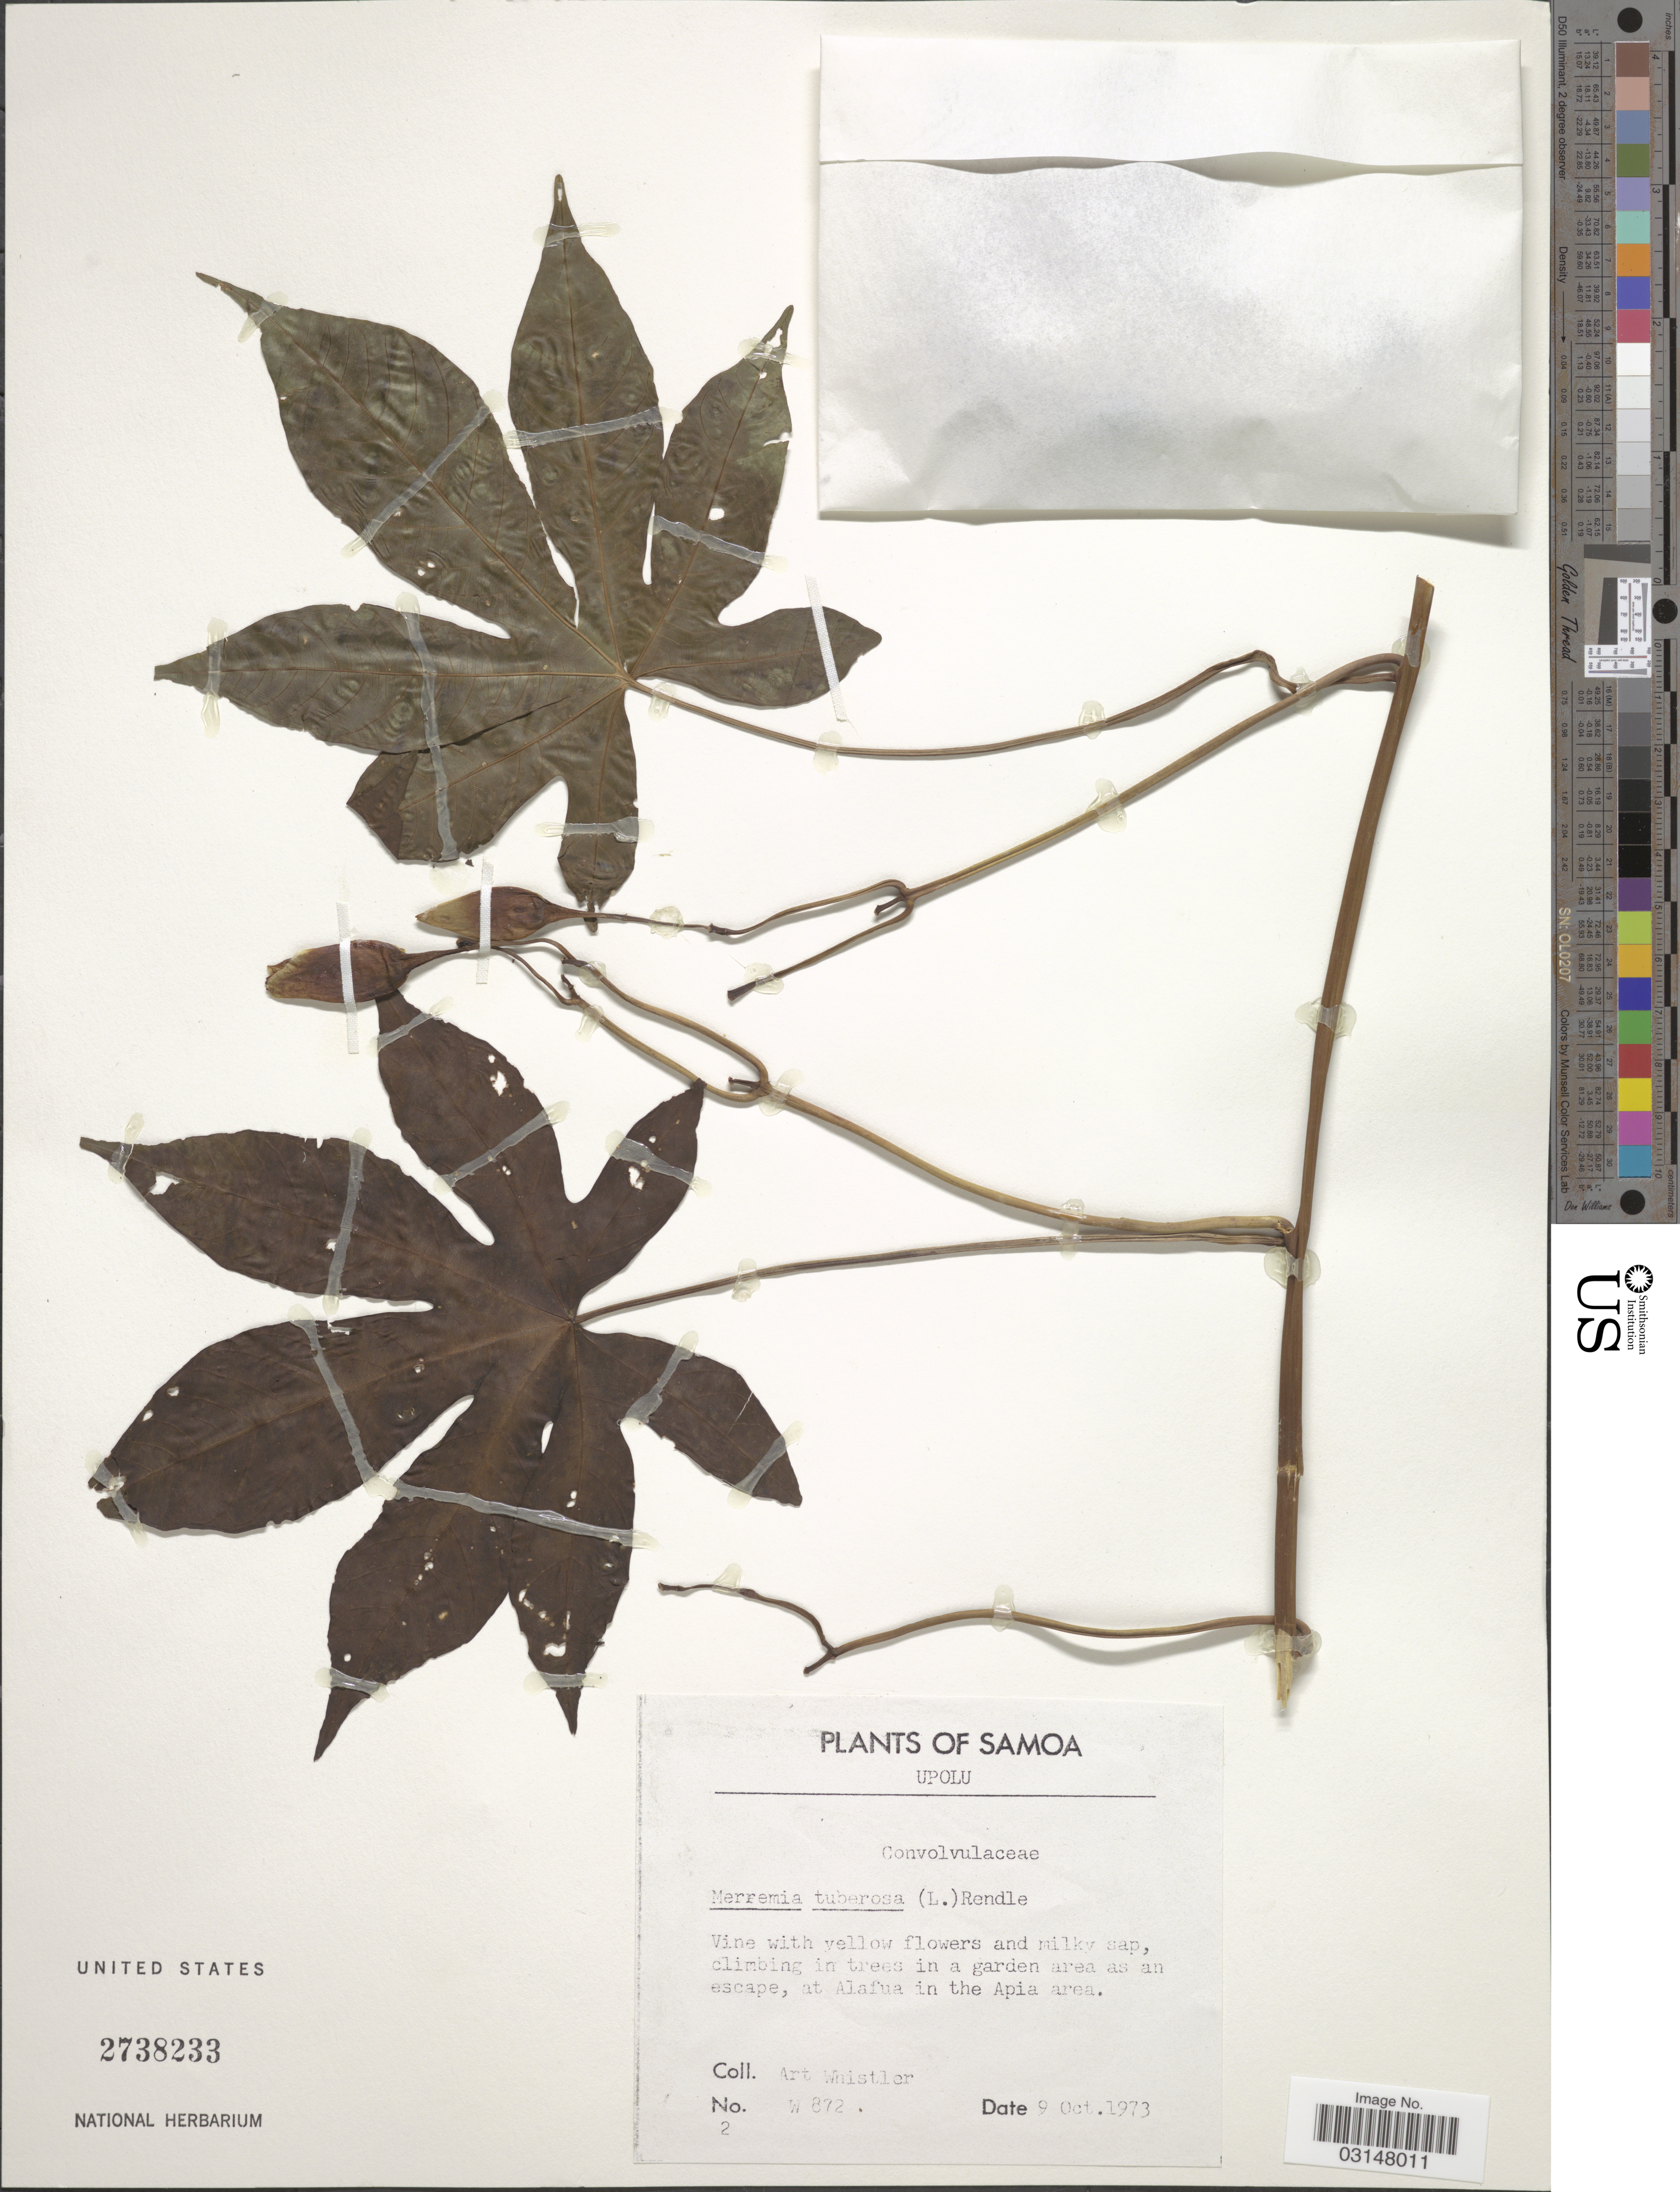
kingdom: Plantae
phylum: Tracheophyta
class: Magnoliopsida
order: Solanales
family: Convolvulaceae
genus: Distimake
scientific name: Distimake tuberosus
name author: (L.) A. R. Simões & Staples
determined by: Wagner, W. L., (BOT), Smithsonian Institution - National Museum of Natural History (UNITED STATES)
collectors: A. Whistler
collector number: W872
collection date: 1973-10-09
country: Samoa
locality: Samoa. Upolu. Alafua in the Apia area.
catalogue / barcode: US 2738233